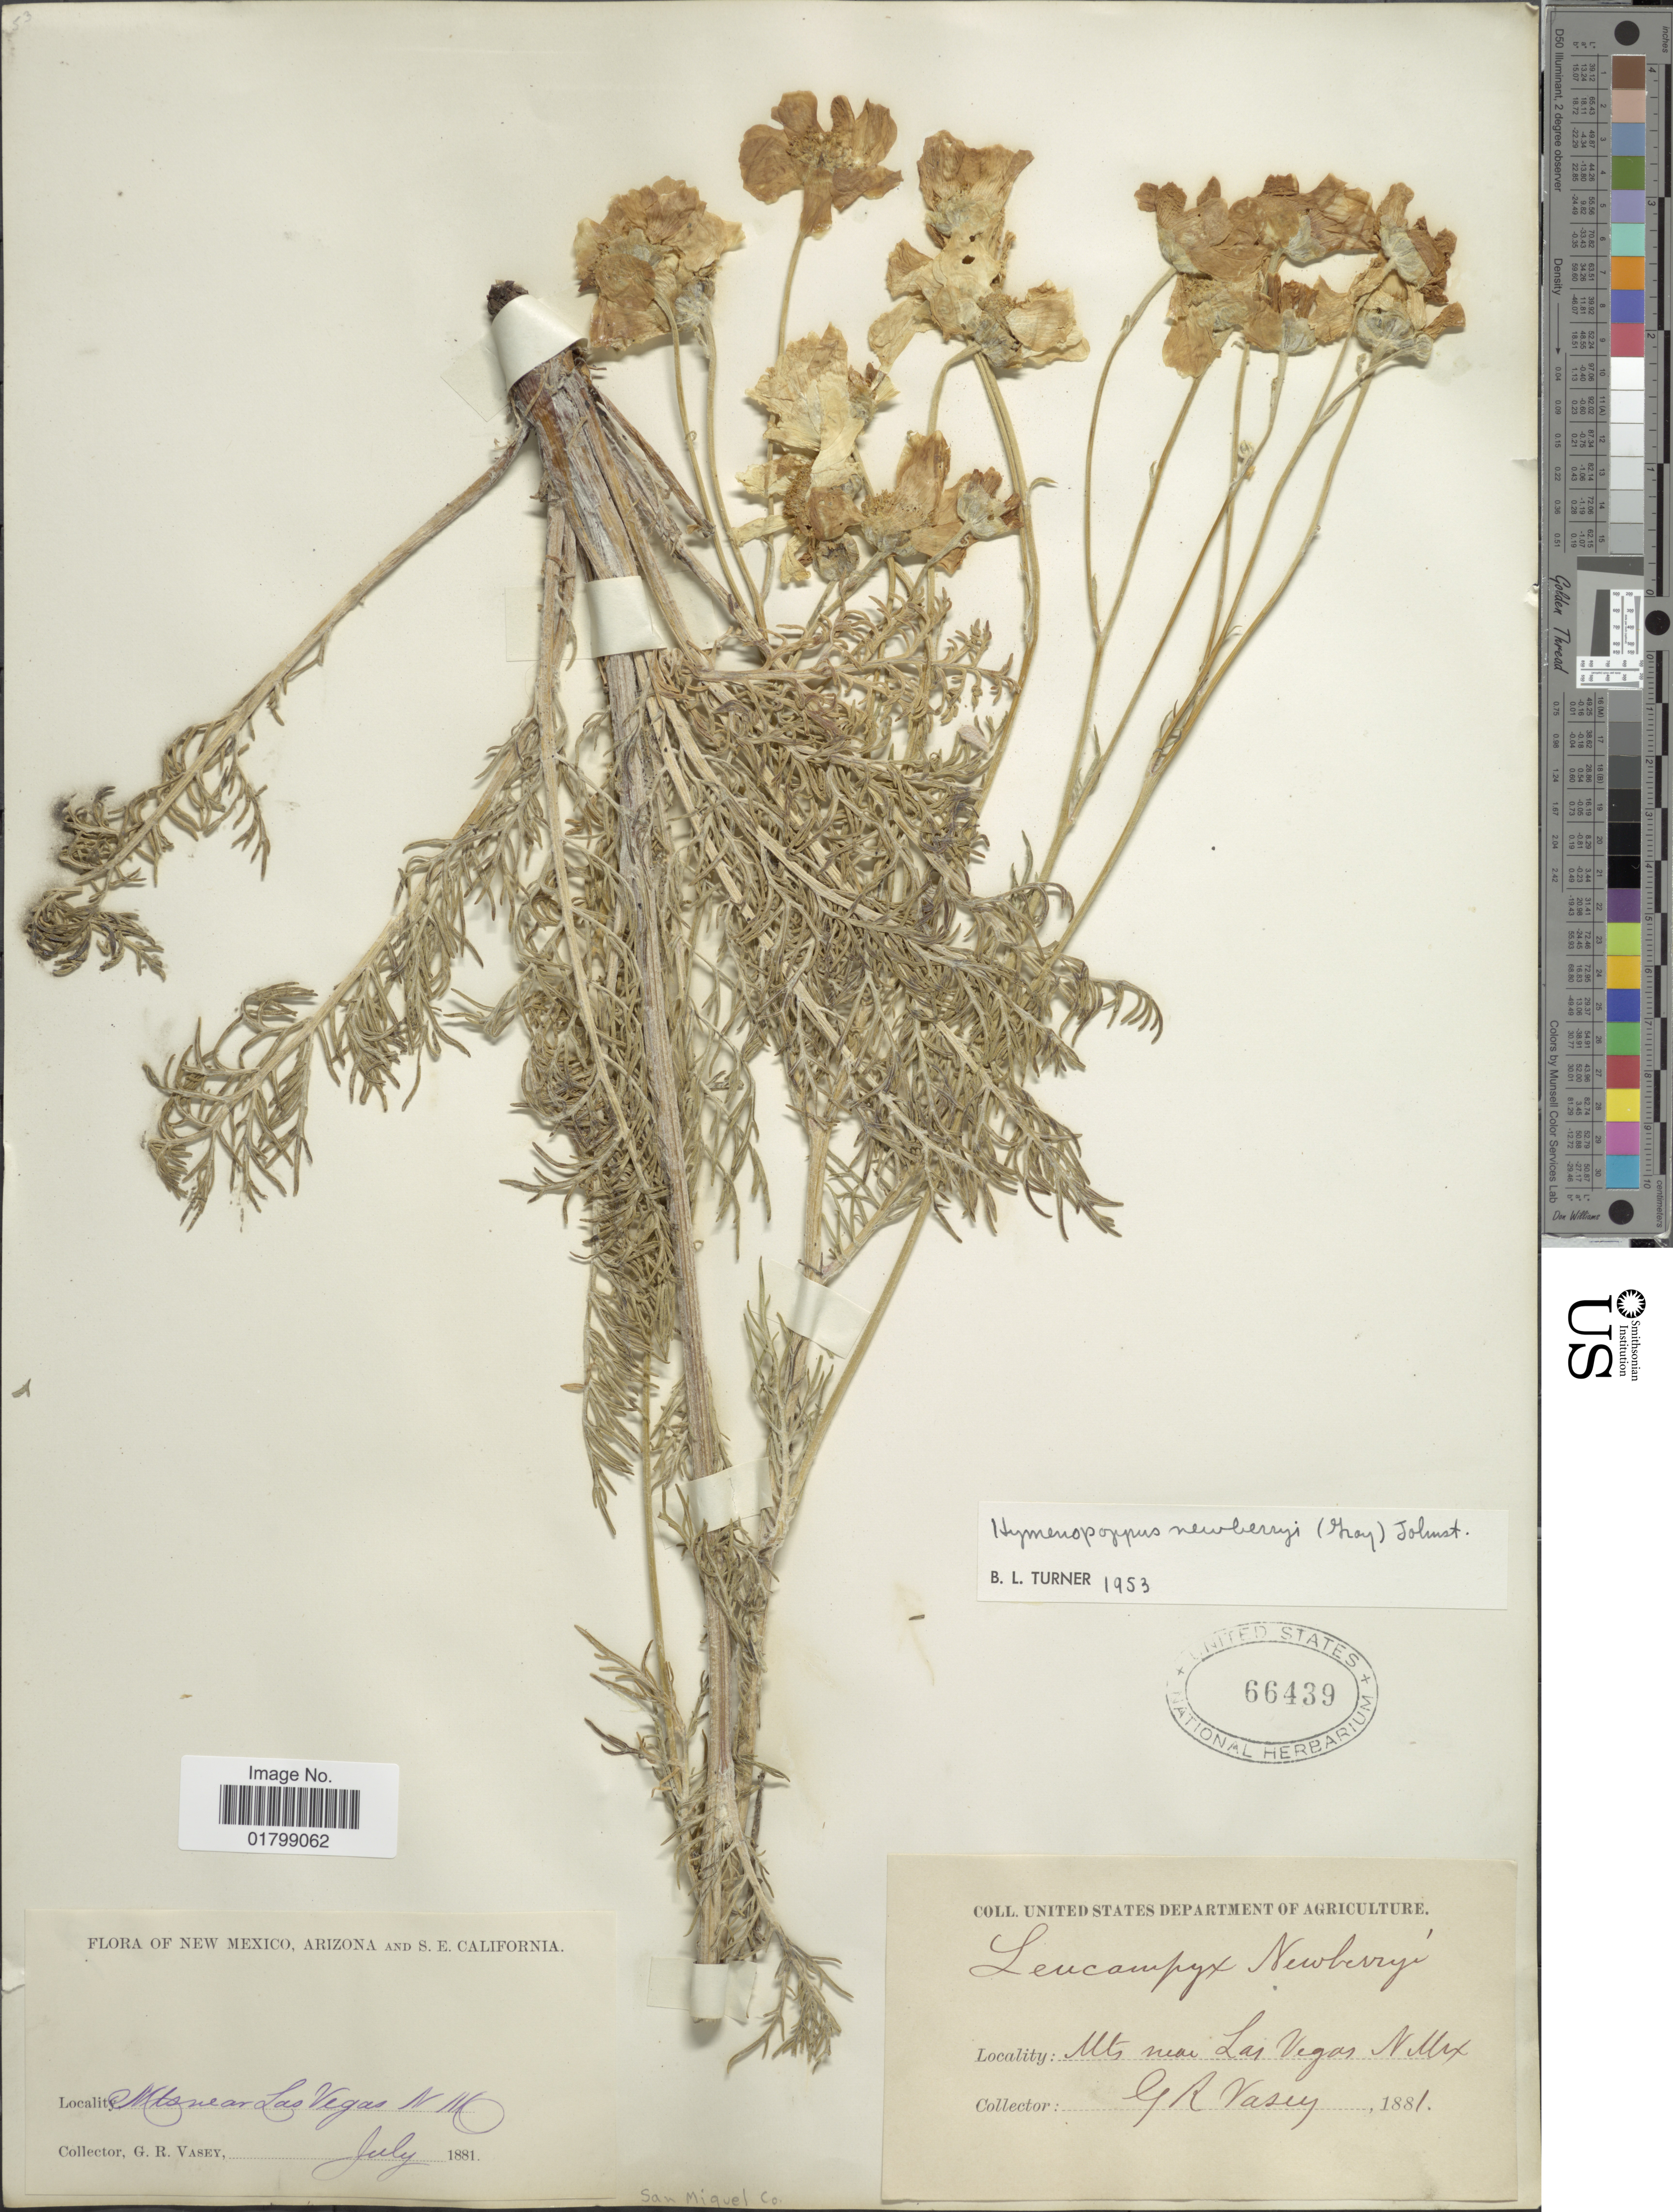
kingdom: Plantae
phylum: Tracheophyta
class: Magnoliopsida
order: Asterales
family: Asteraceae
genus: Hymenopappus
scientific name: Hymenopappus newberryi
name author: (D.D. Keck) B.L. Turner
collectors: G. R. Vasey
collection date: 1881-07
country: United States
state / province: New Mexico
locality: Mts near Las Vegas, N.M.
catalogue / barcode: US 66439